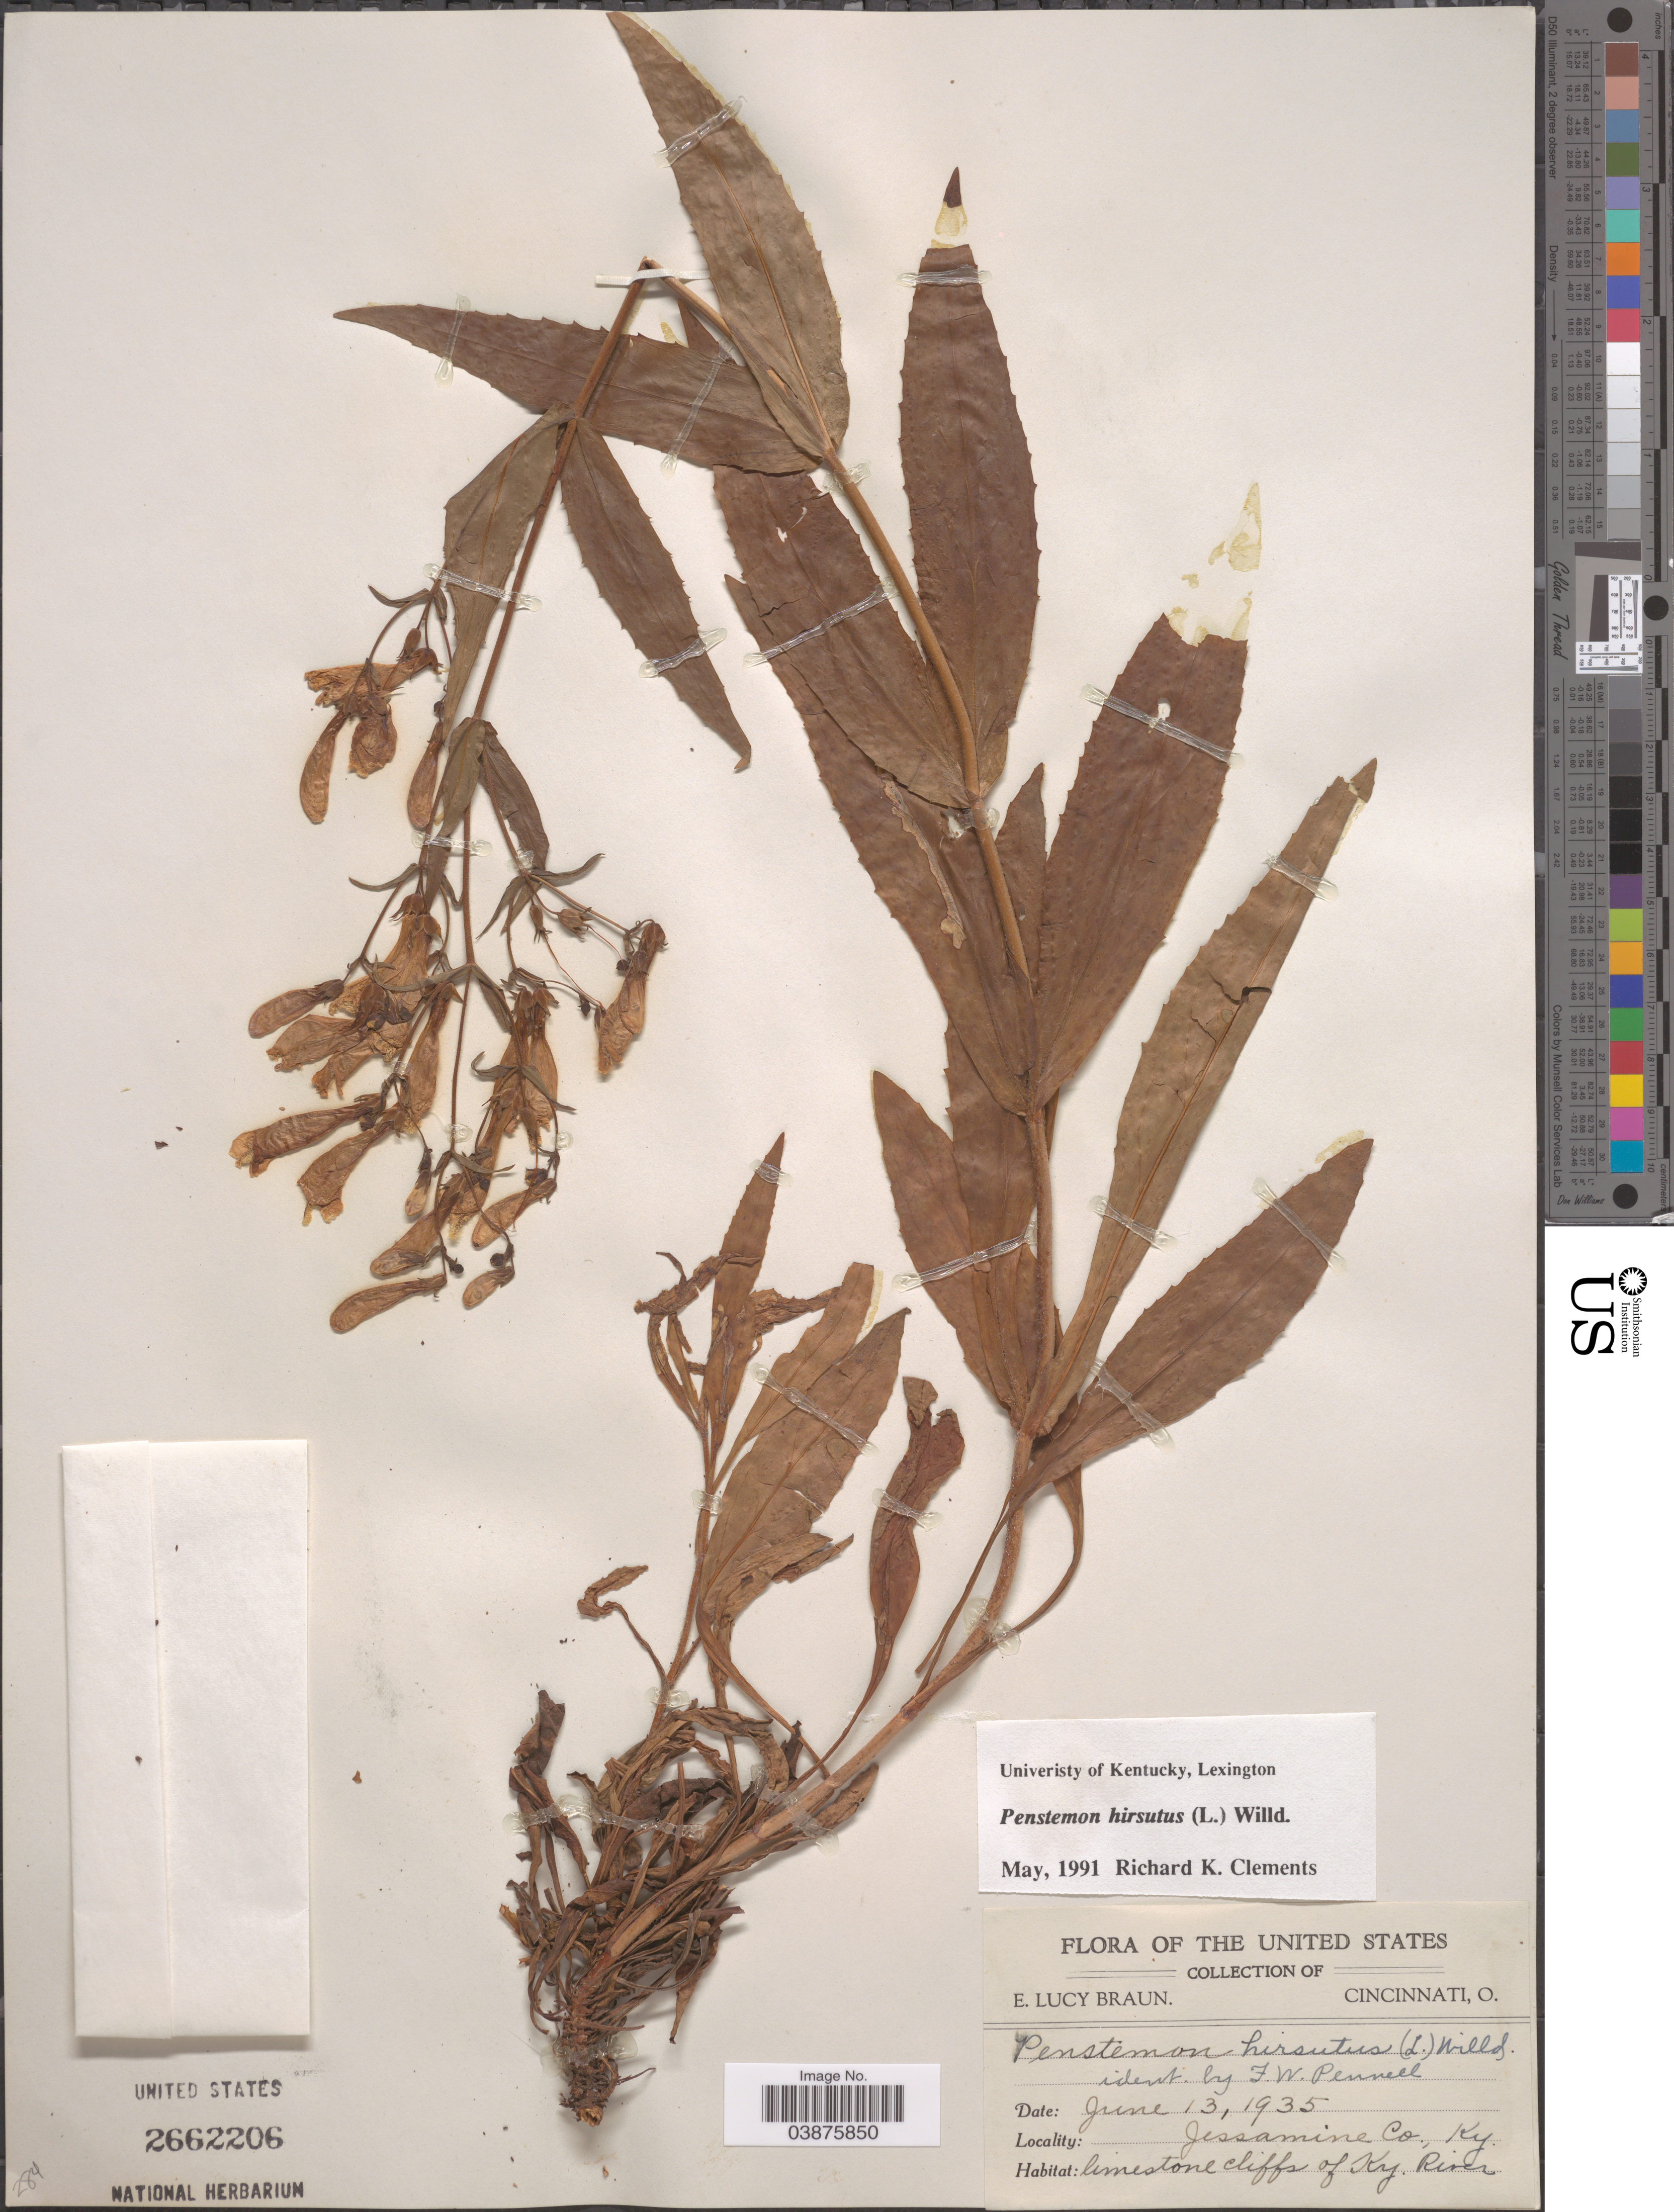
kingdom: Plantae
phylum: Tracheophyta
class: Magnoliopsida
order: Lamiales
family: Plantaginaceae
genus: Penstemon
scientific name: Penstemon hirsutus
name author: (L.) Willd.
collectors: E. L. Braun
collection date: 1935-06-13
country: United States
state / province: Kentucky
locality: Jessamine Co. Limestone cliffs of Ky. River.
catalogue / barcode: US 2662206